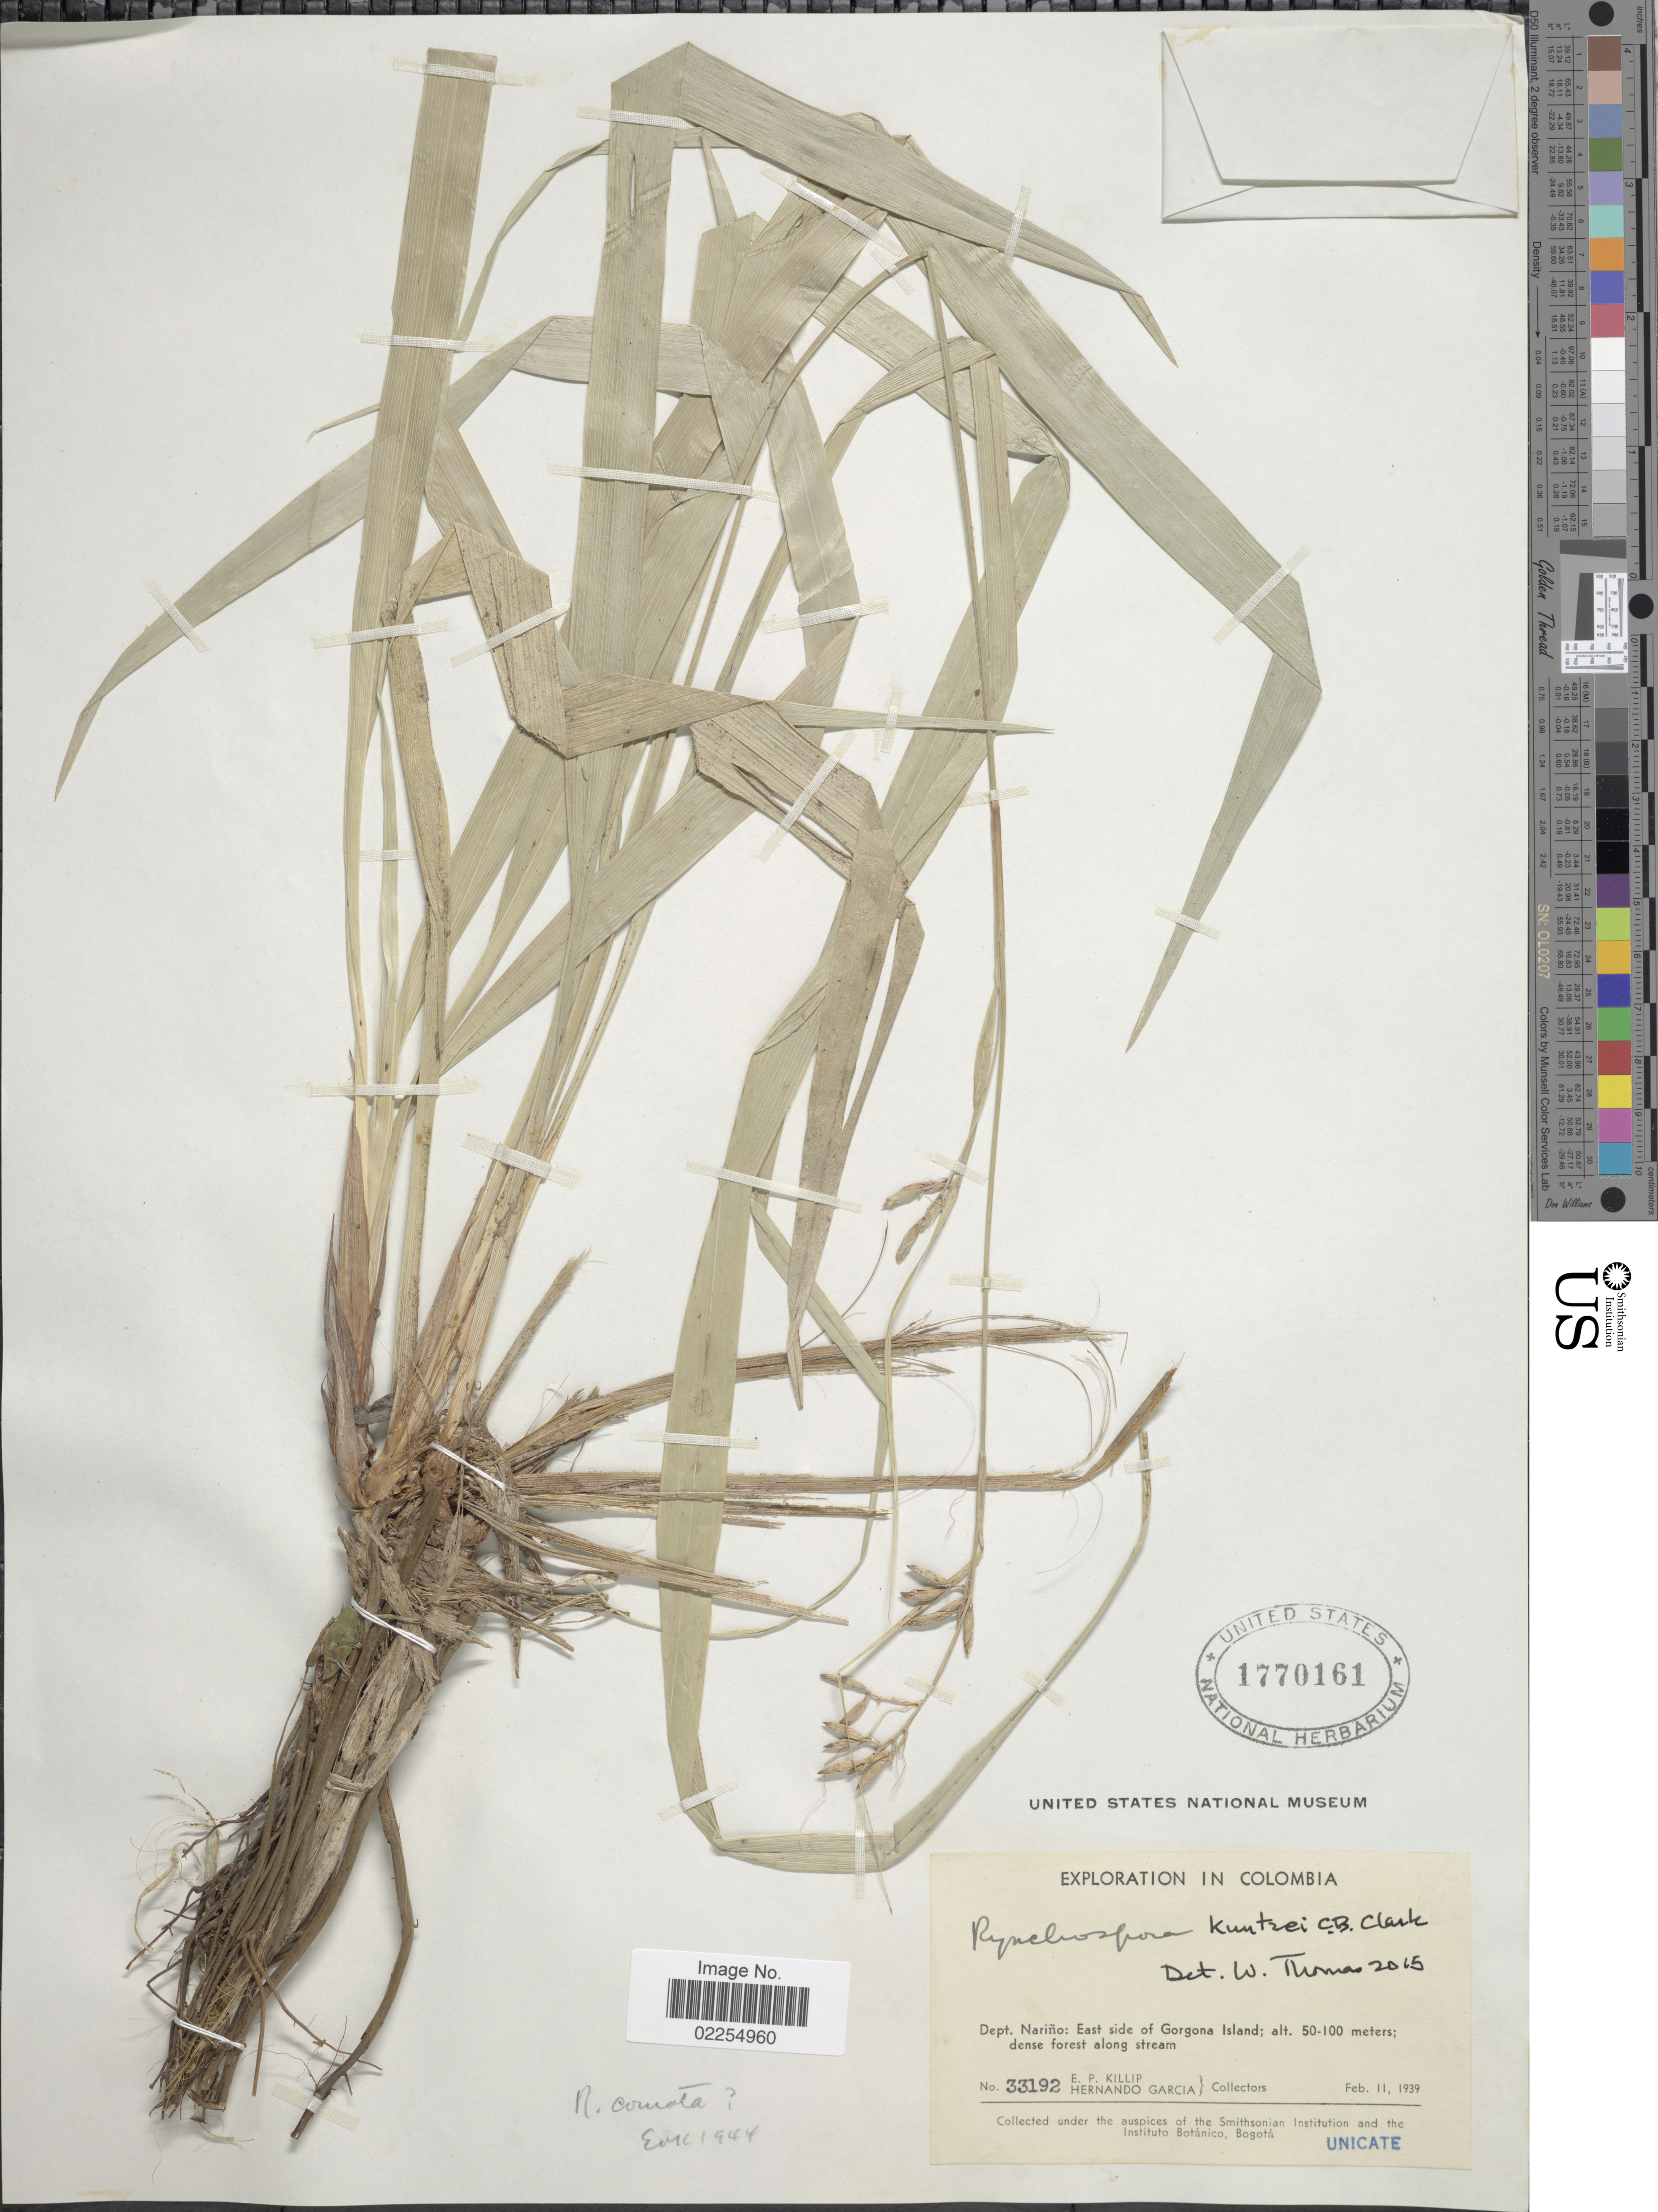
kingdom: Plantae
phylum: Tracheophyta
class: Liliopsida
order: Poales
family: Cyperaceae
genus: Rhynchospora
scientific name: Rhynchospora kuntzei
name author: C.B. Clarke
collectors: E. P. Killip & H. Garcia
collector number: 33192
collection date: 1939-02-11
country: Colombia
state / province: Nariño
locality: East side of Gorgona Island, dense forest along stream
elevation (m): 50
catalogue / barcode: US 1770161